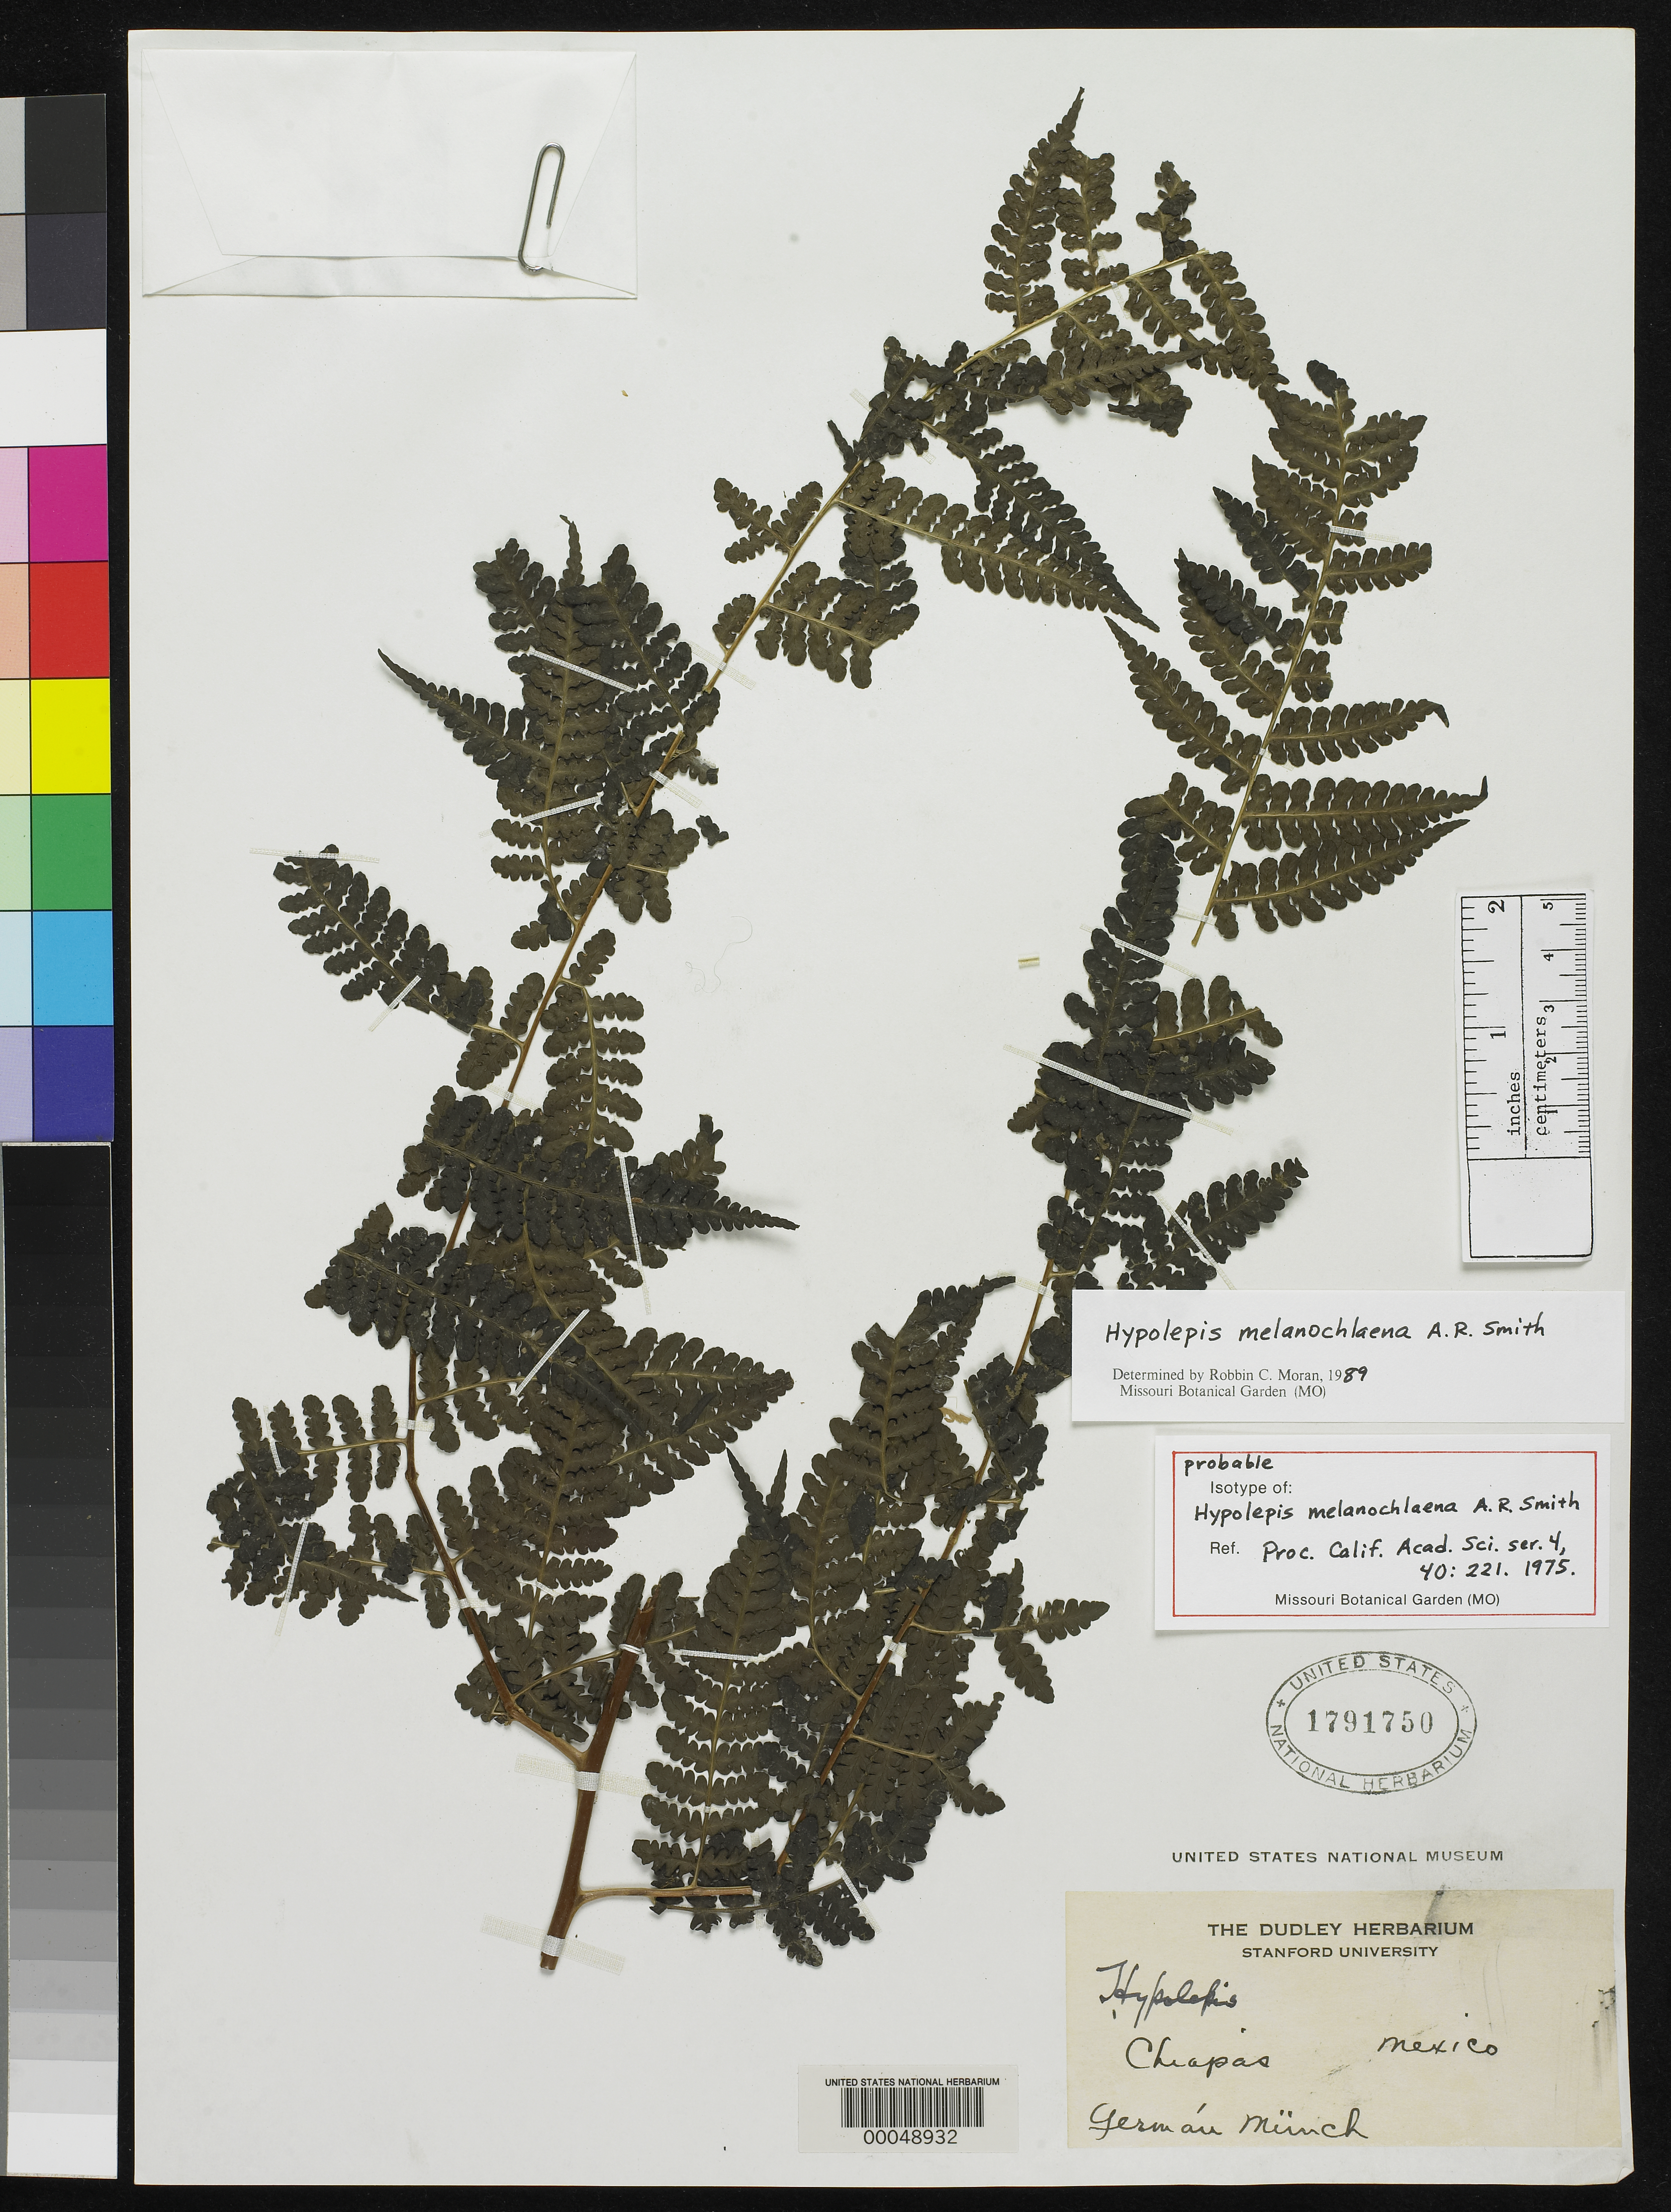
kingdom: Plantae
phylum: Tracheophyta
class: Polypodiopsida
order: Polypodiales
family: Dennstaedtiaceae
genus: Hypolepis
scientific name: Hypolepis melanochlaena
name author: A.R. Sm.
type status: Possible Isotype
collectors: G. Muench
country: Mexico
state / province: Chiapas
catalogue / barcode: US 1791750